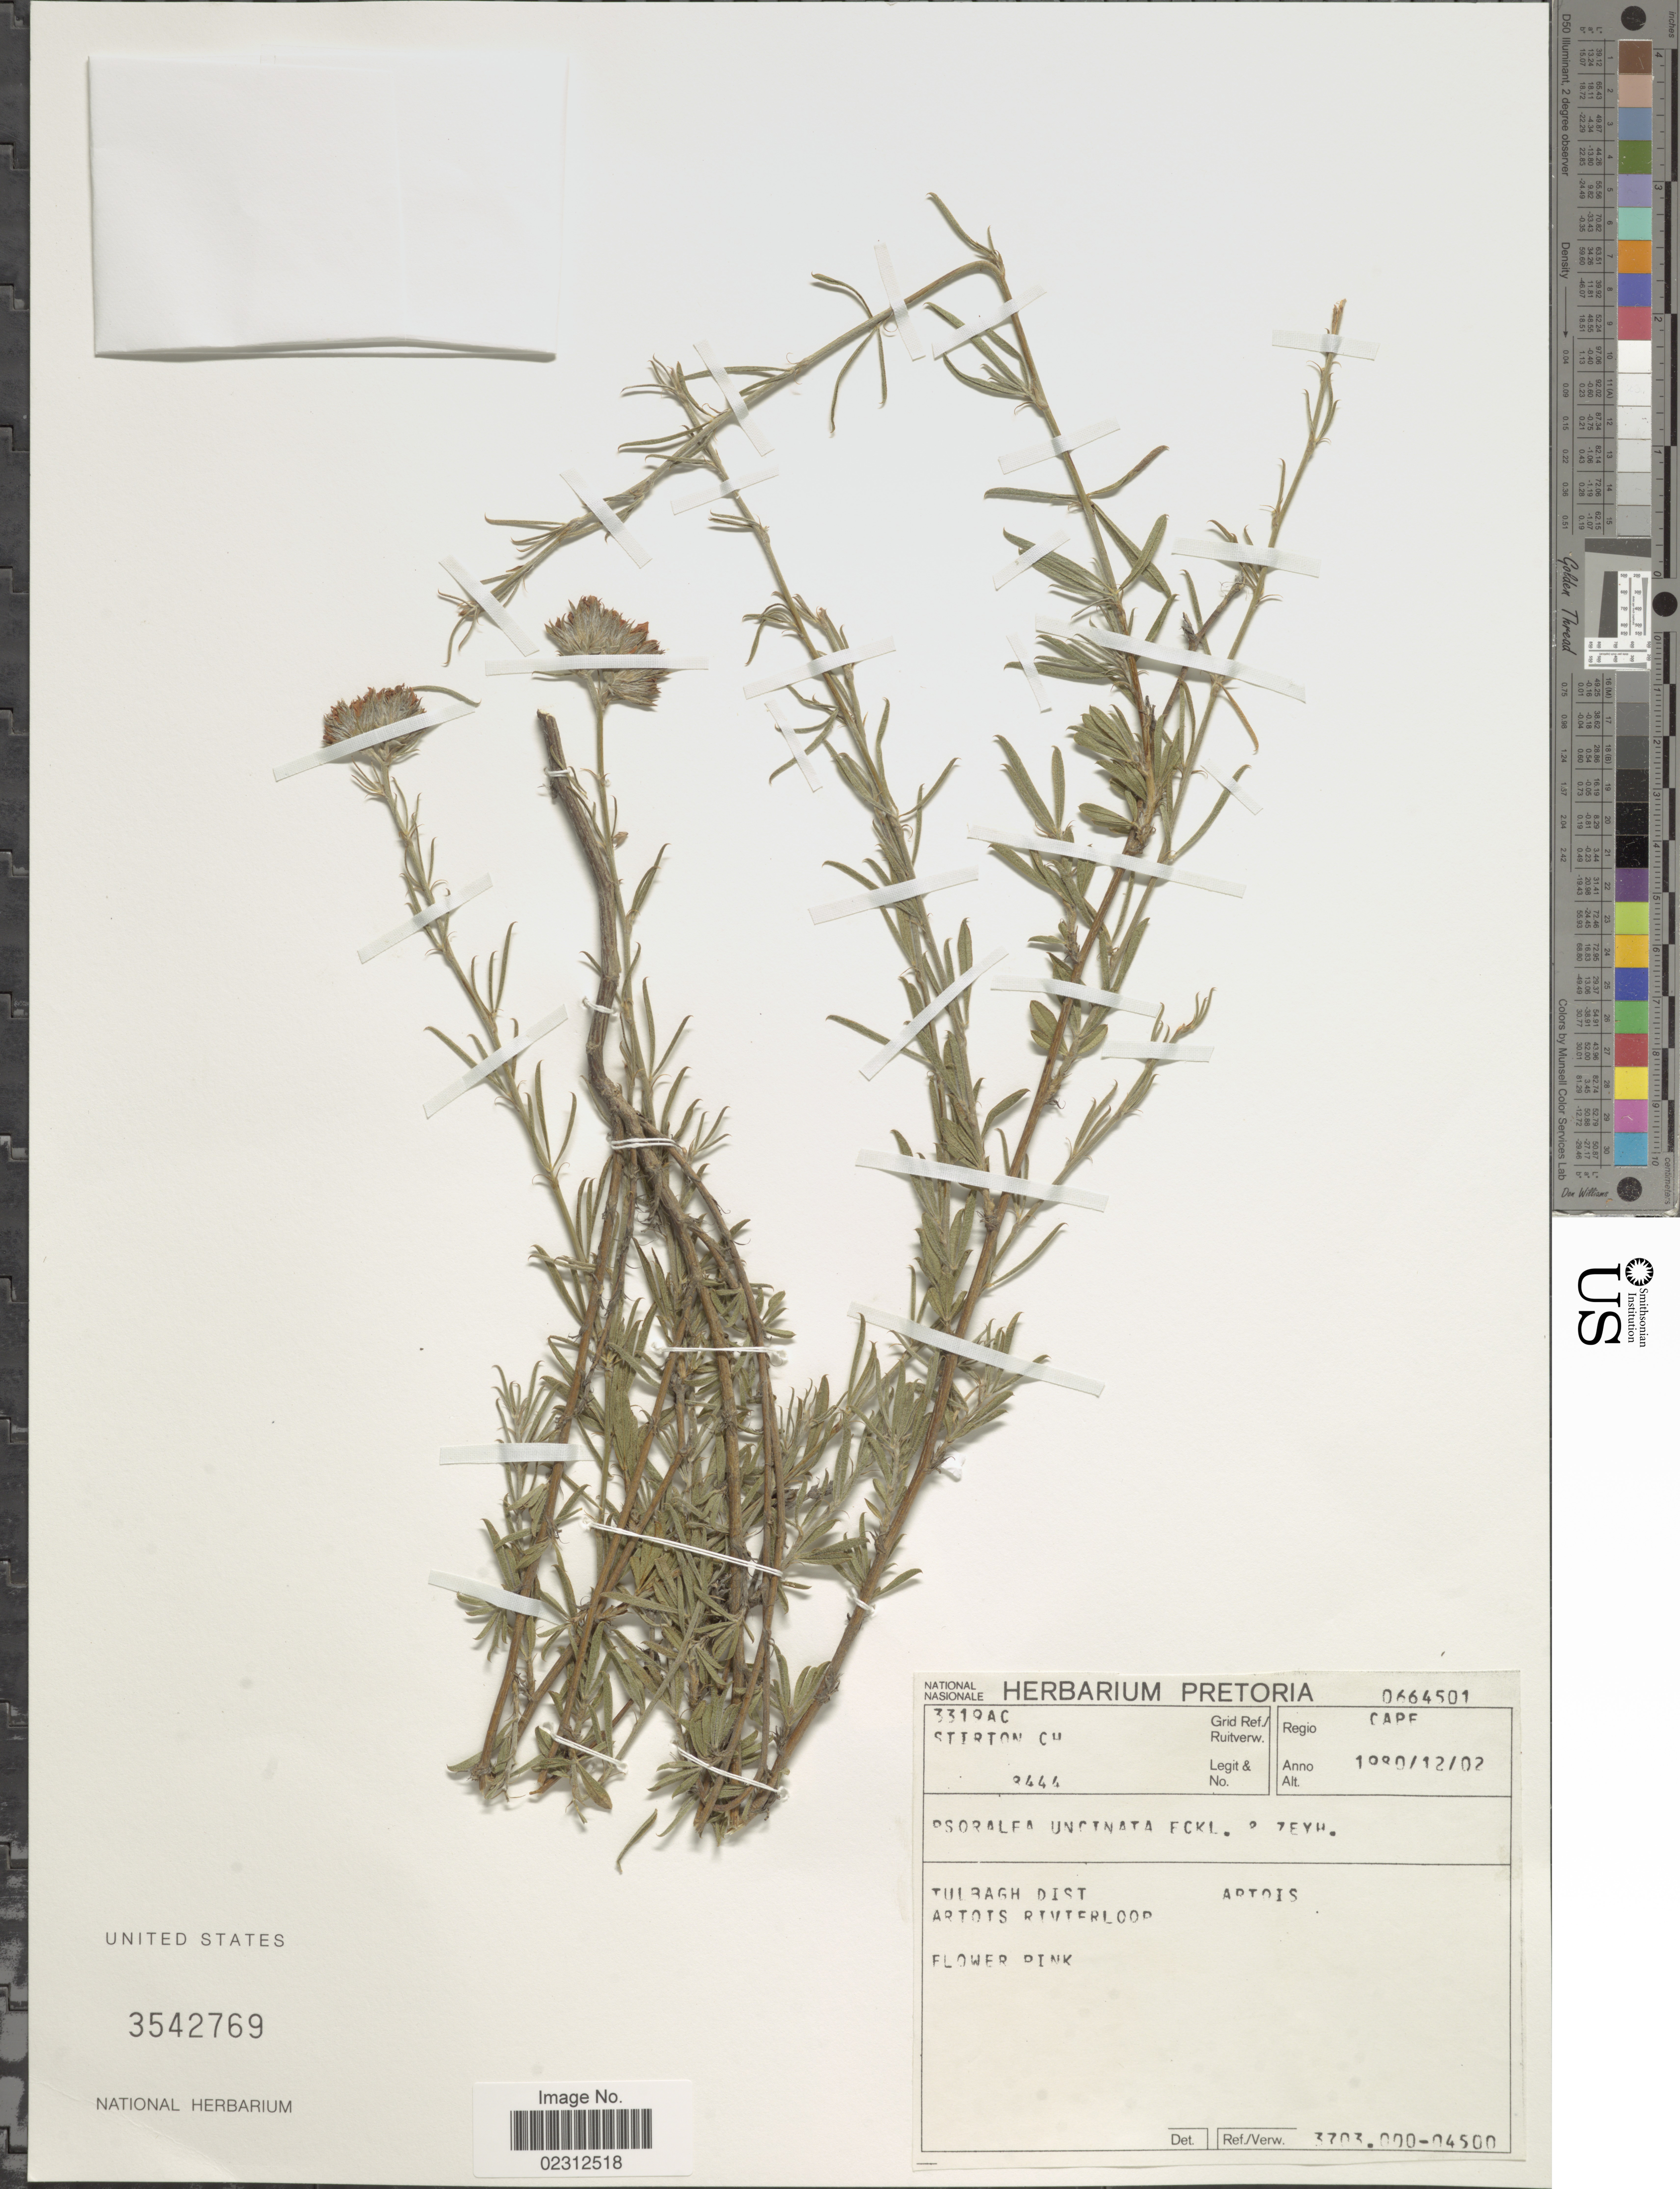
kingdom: Plantae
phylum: Tracheophyta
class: Magnoliopsida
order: Fabales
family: Fabaceae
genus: Psoralea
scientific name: Psoralea uncinata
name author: Eckl. & Zeyh.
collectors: C. H. Stirton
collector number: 3444*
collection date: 1980-12-02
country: South Africa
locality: Regio Cape, Tulbagh Dist. Artois, Artois Rivierloop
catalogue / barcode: US 3542769